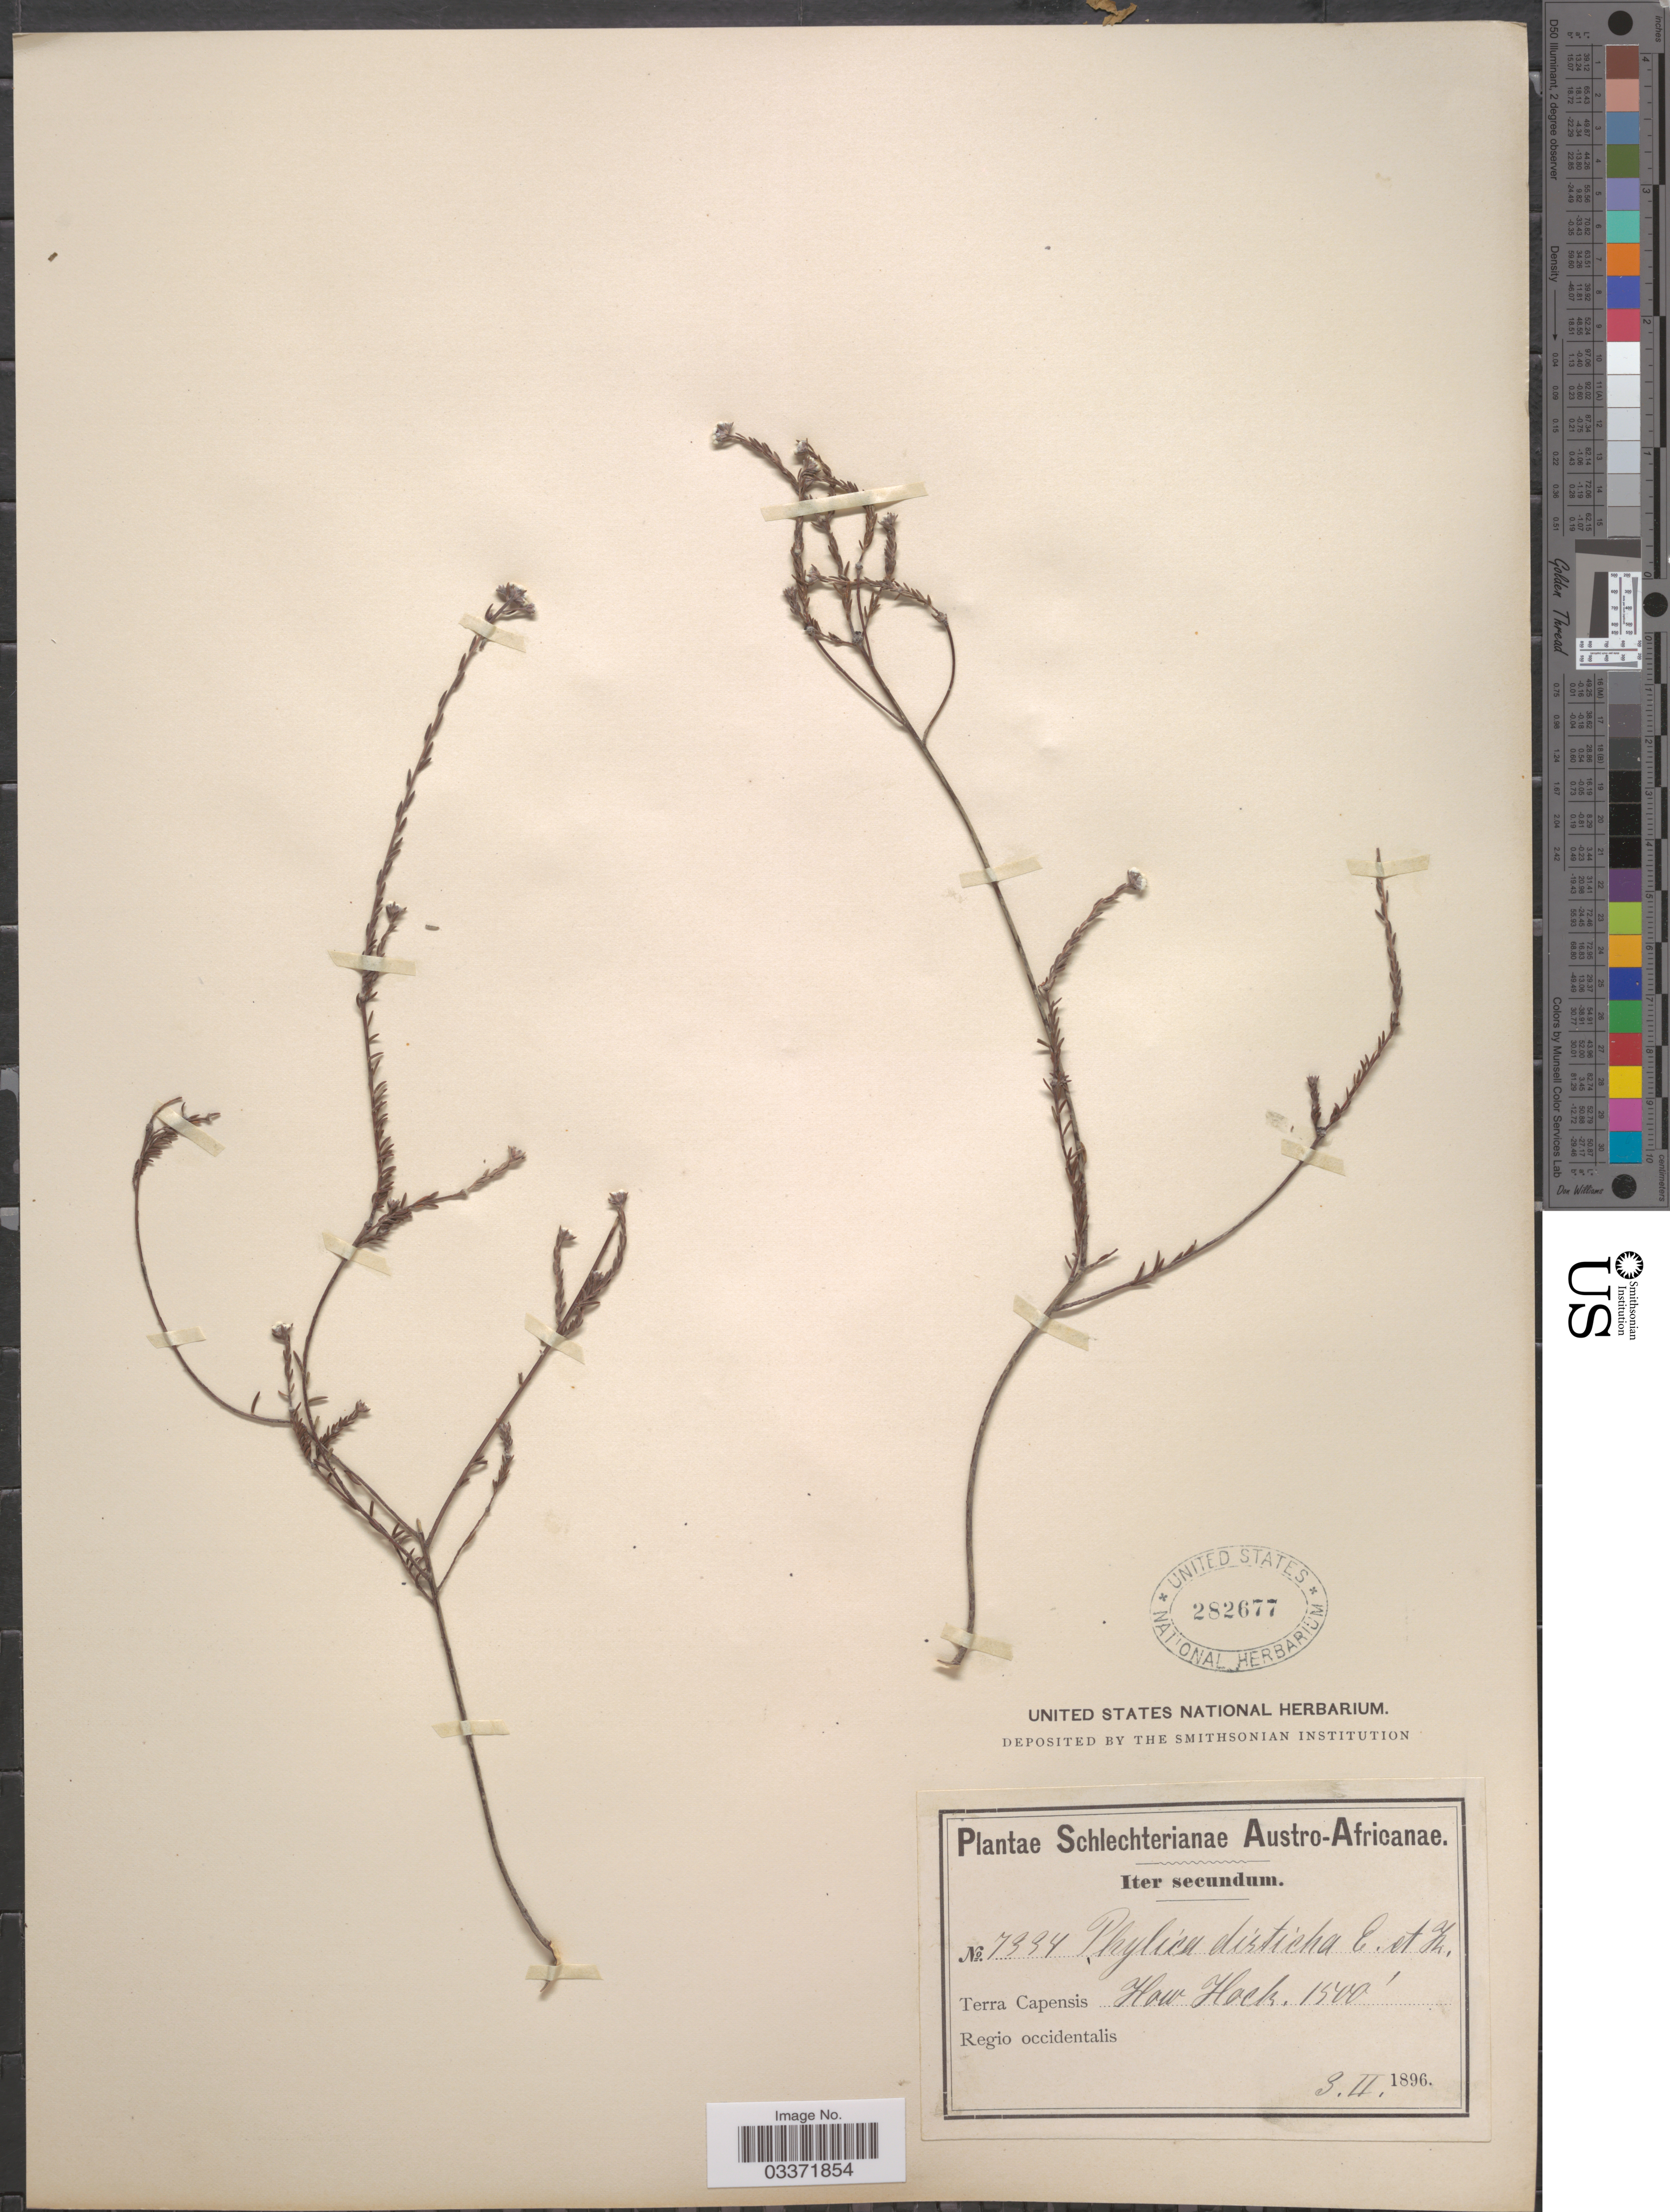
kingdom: Plantae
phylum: Tracheophyta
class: Magnoliopsida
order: Rosales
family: Rhamnaceae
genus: Phylica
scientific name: Phylica disticha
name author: Eckl. & Zeyh.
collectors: Schlechter, --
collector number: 7334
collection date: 1896-02-03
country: South Africa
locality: Austro-Africanae, Terra Capensis, How Hoek, Regio occidentalis.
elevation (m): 457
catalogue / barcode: US 282677